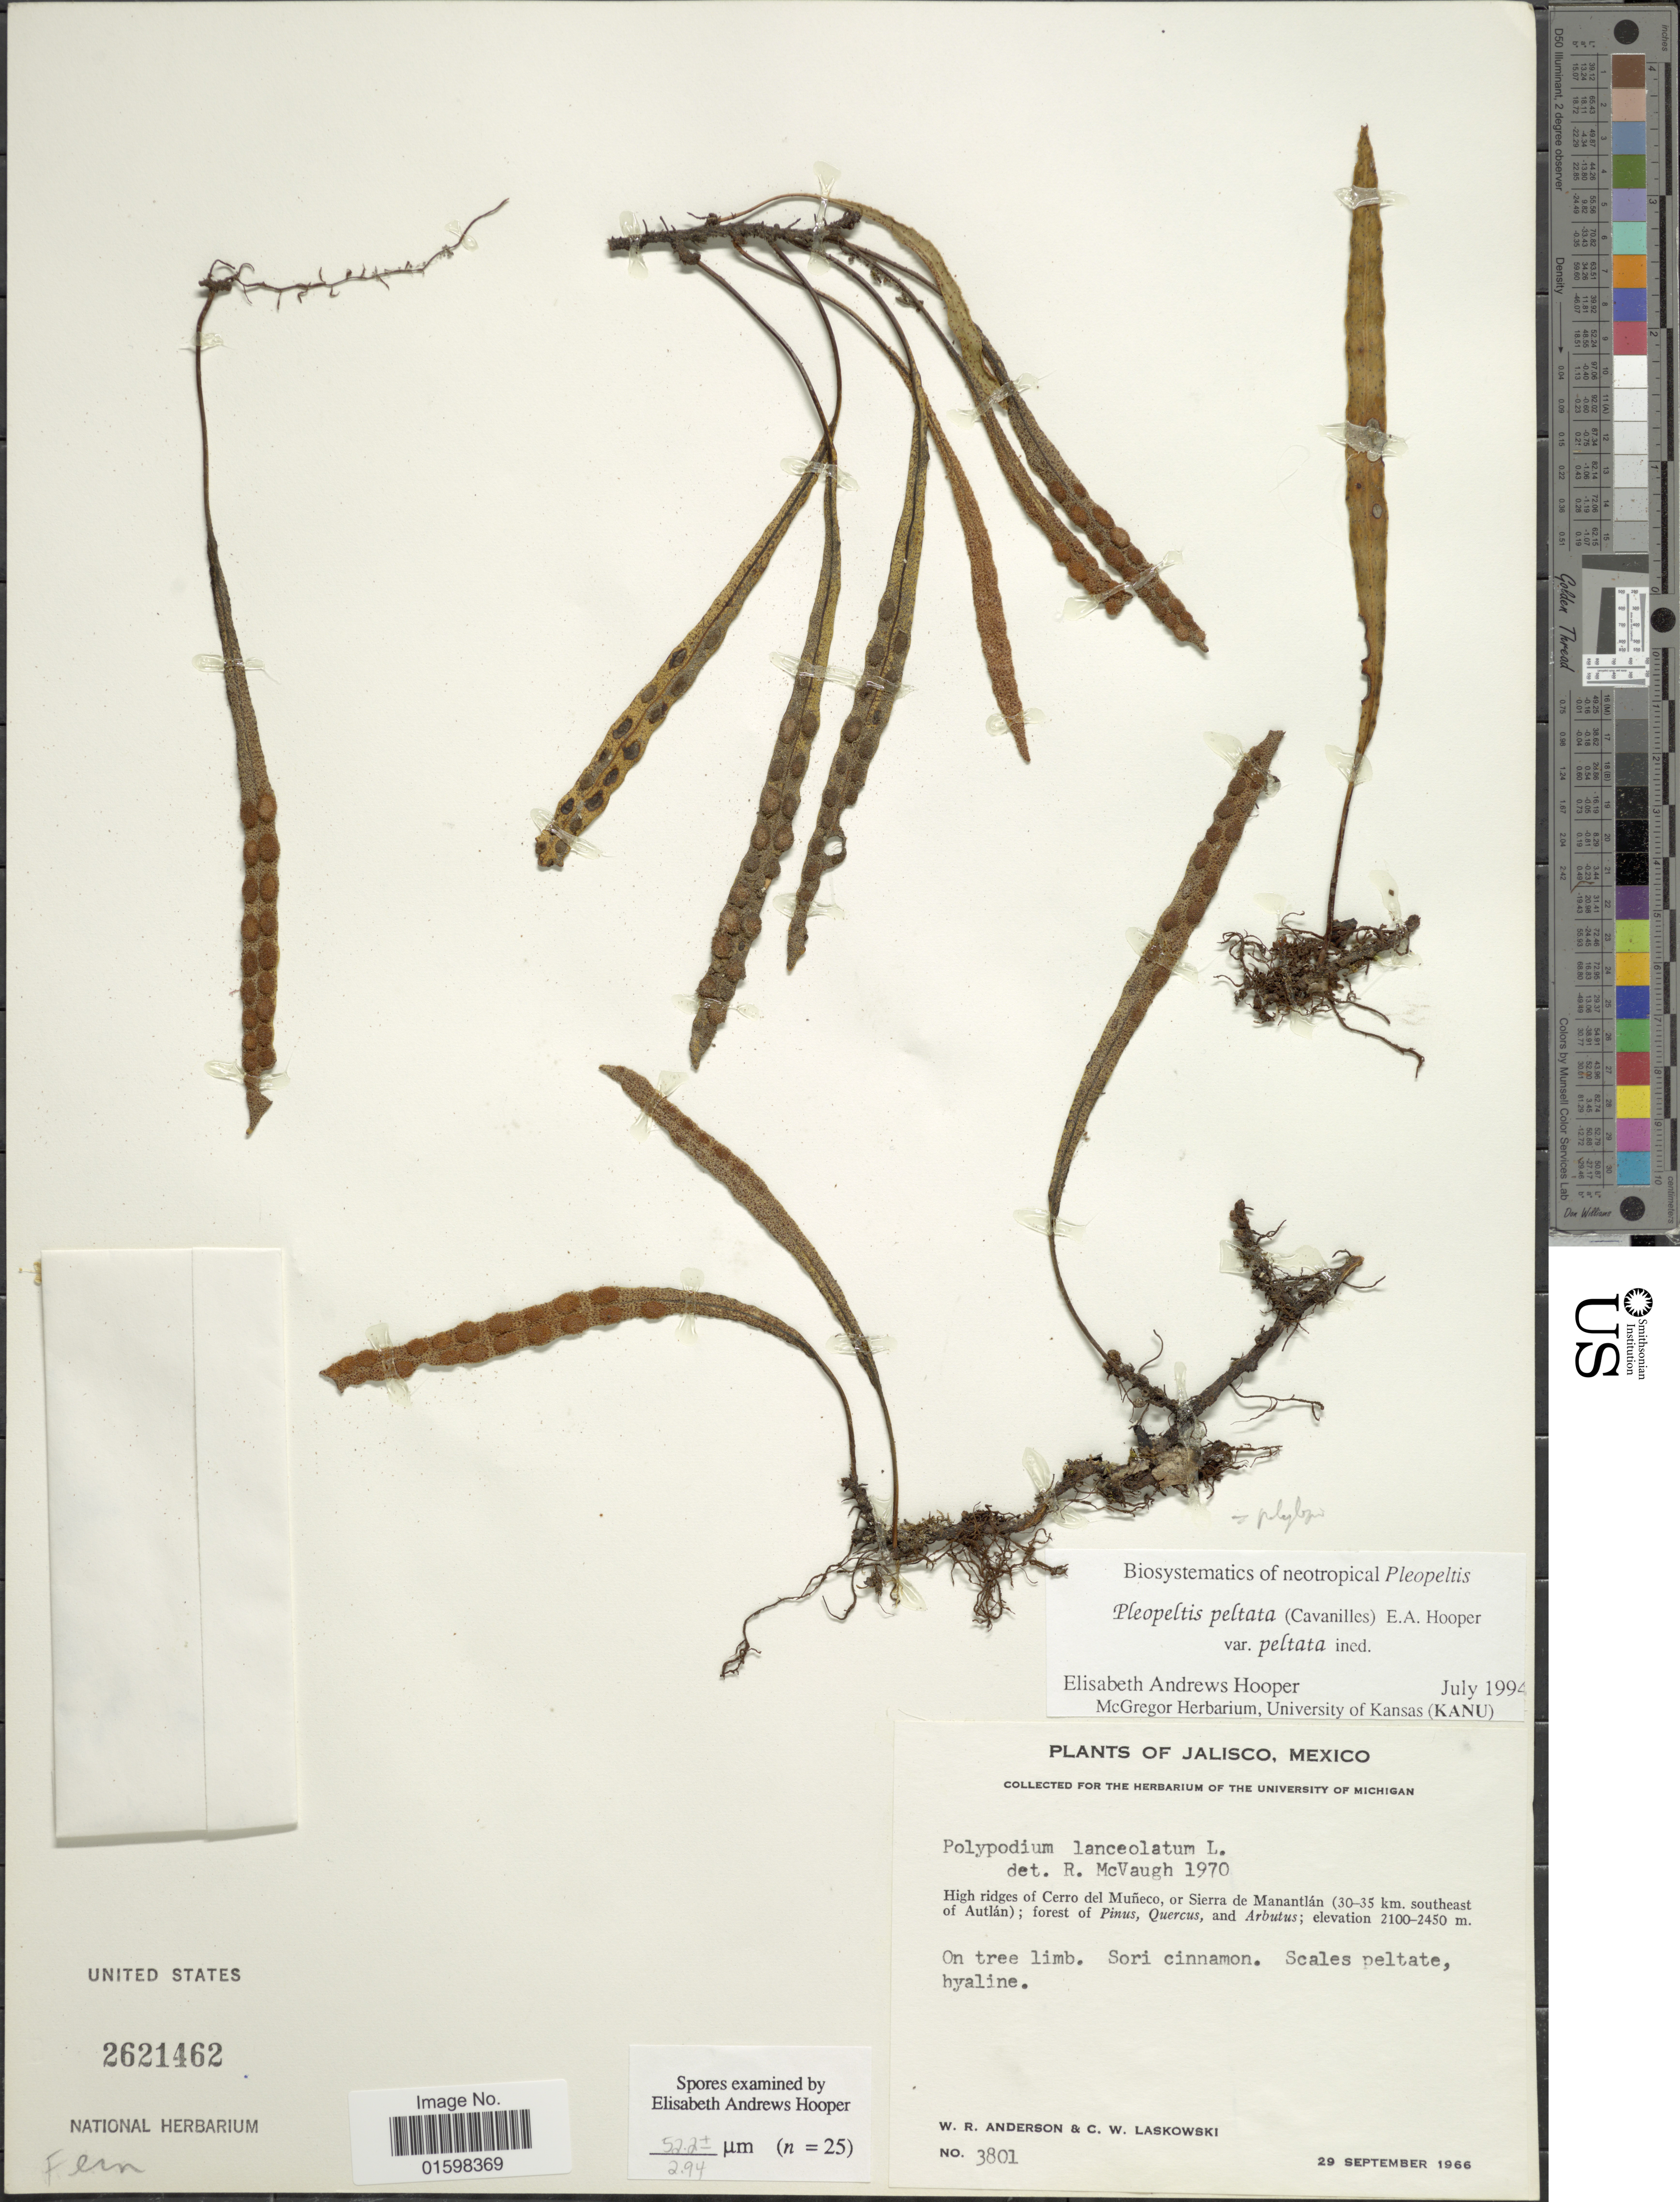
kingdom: Plantae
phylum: Tracheophyta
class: Polypodiopsida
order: Polypodiales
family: Polypodiaceae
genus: Pleopeltis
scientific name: Pleopeltis polylepis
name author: (Roem. ex Kunze) T. Moore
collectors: W. Anderson & C. Laskowski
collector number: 3801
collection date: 1966-09-29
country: Mexico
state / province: Jalisco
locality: High ridges of Cerro del Muneco, or Sierra de Manantlan (30-35 km. southeast of Autlan)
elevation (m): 2100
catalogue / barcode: US 2621462